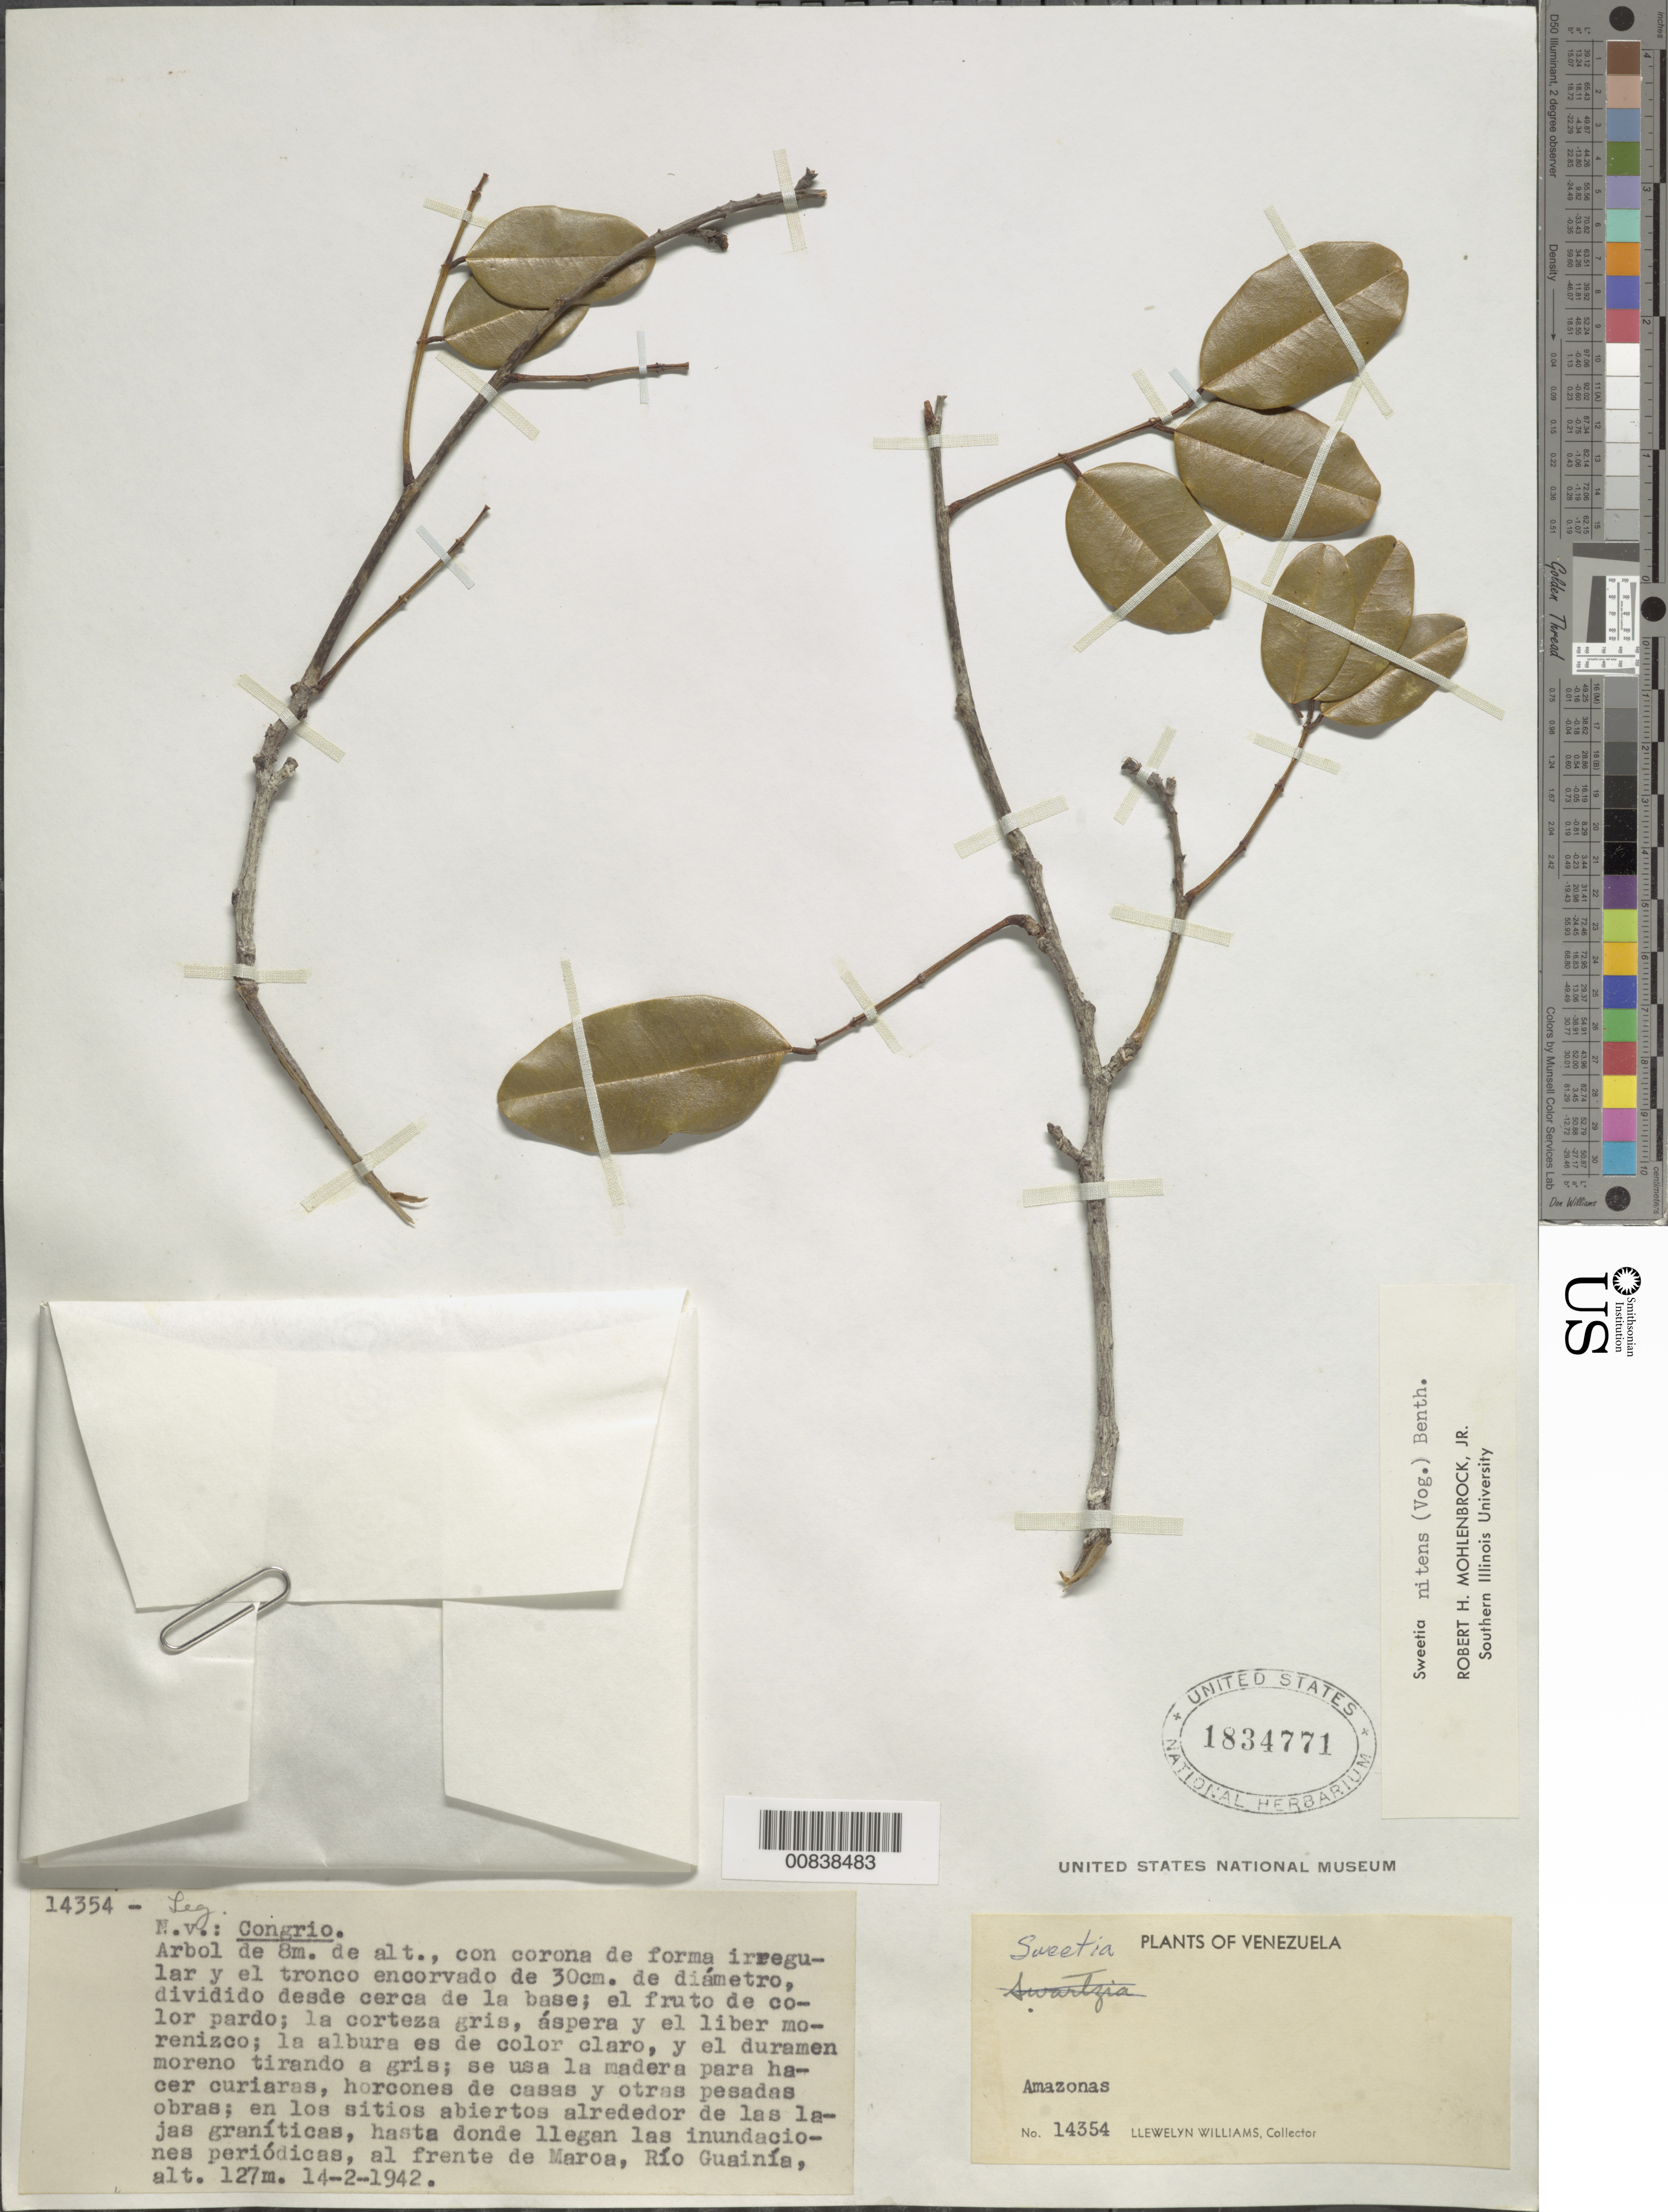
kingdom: Plantae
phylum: Tracheophyta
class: Magnoliopsida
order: Fabales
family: Fabaceae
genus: Acosmium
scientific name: Acosmium nitens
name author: (Vogel) Yakovlev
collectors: Ll. Williams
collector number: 14354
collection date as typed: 14-Feb-42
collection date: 1942-02-14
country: Venezuela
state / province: Amazonas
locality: Maroa, Río Guainía, isla al frente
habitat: Sitios abiertos alrededor de las lajas graníticas, hasta donde llegan las inundaciones periodicas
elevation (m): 127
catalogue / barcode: US 1834771